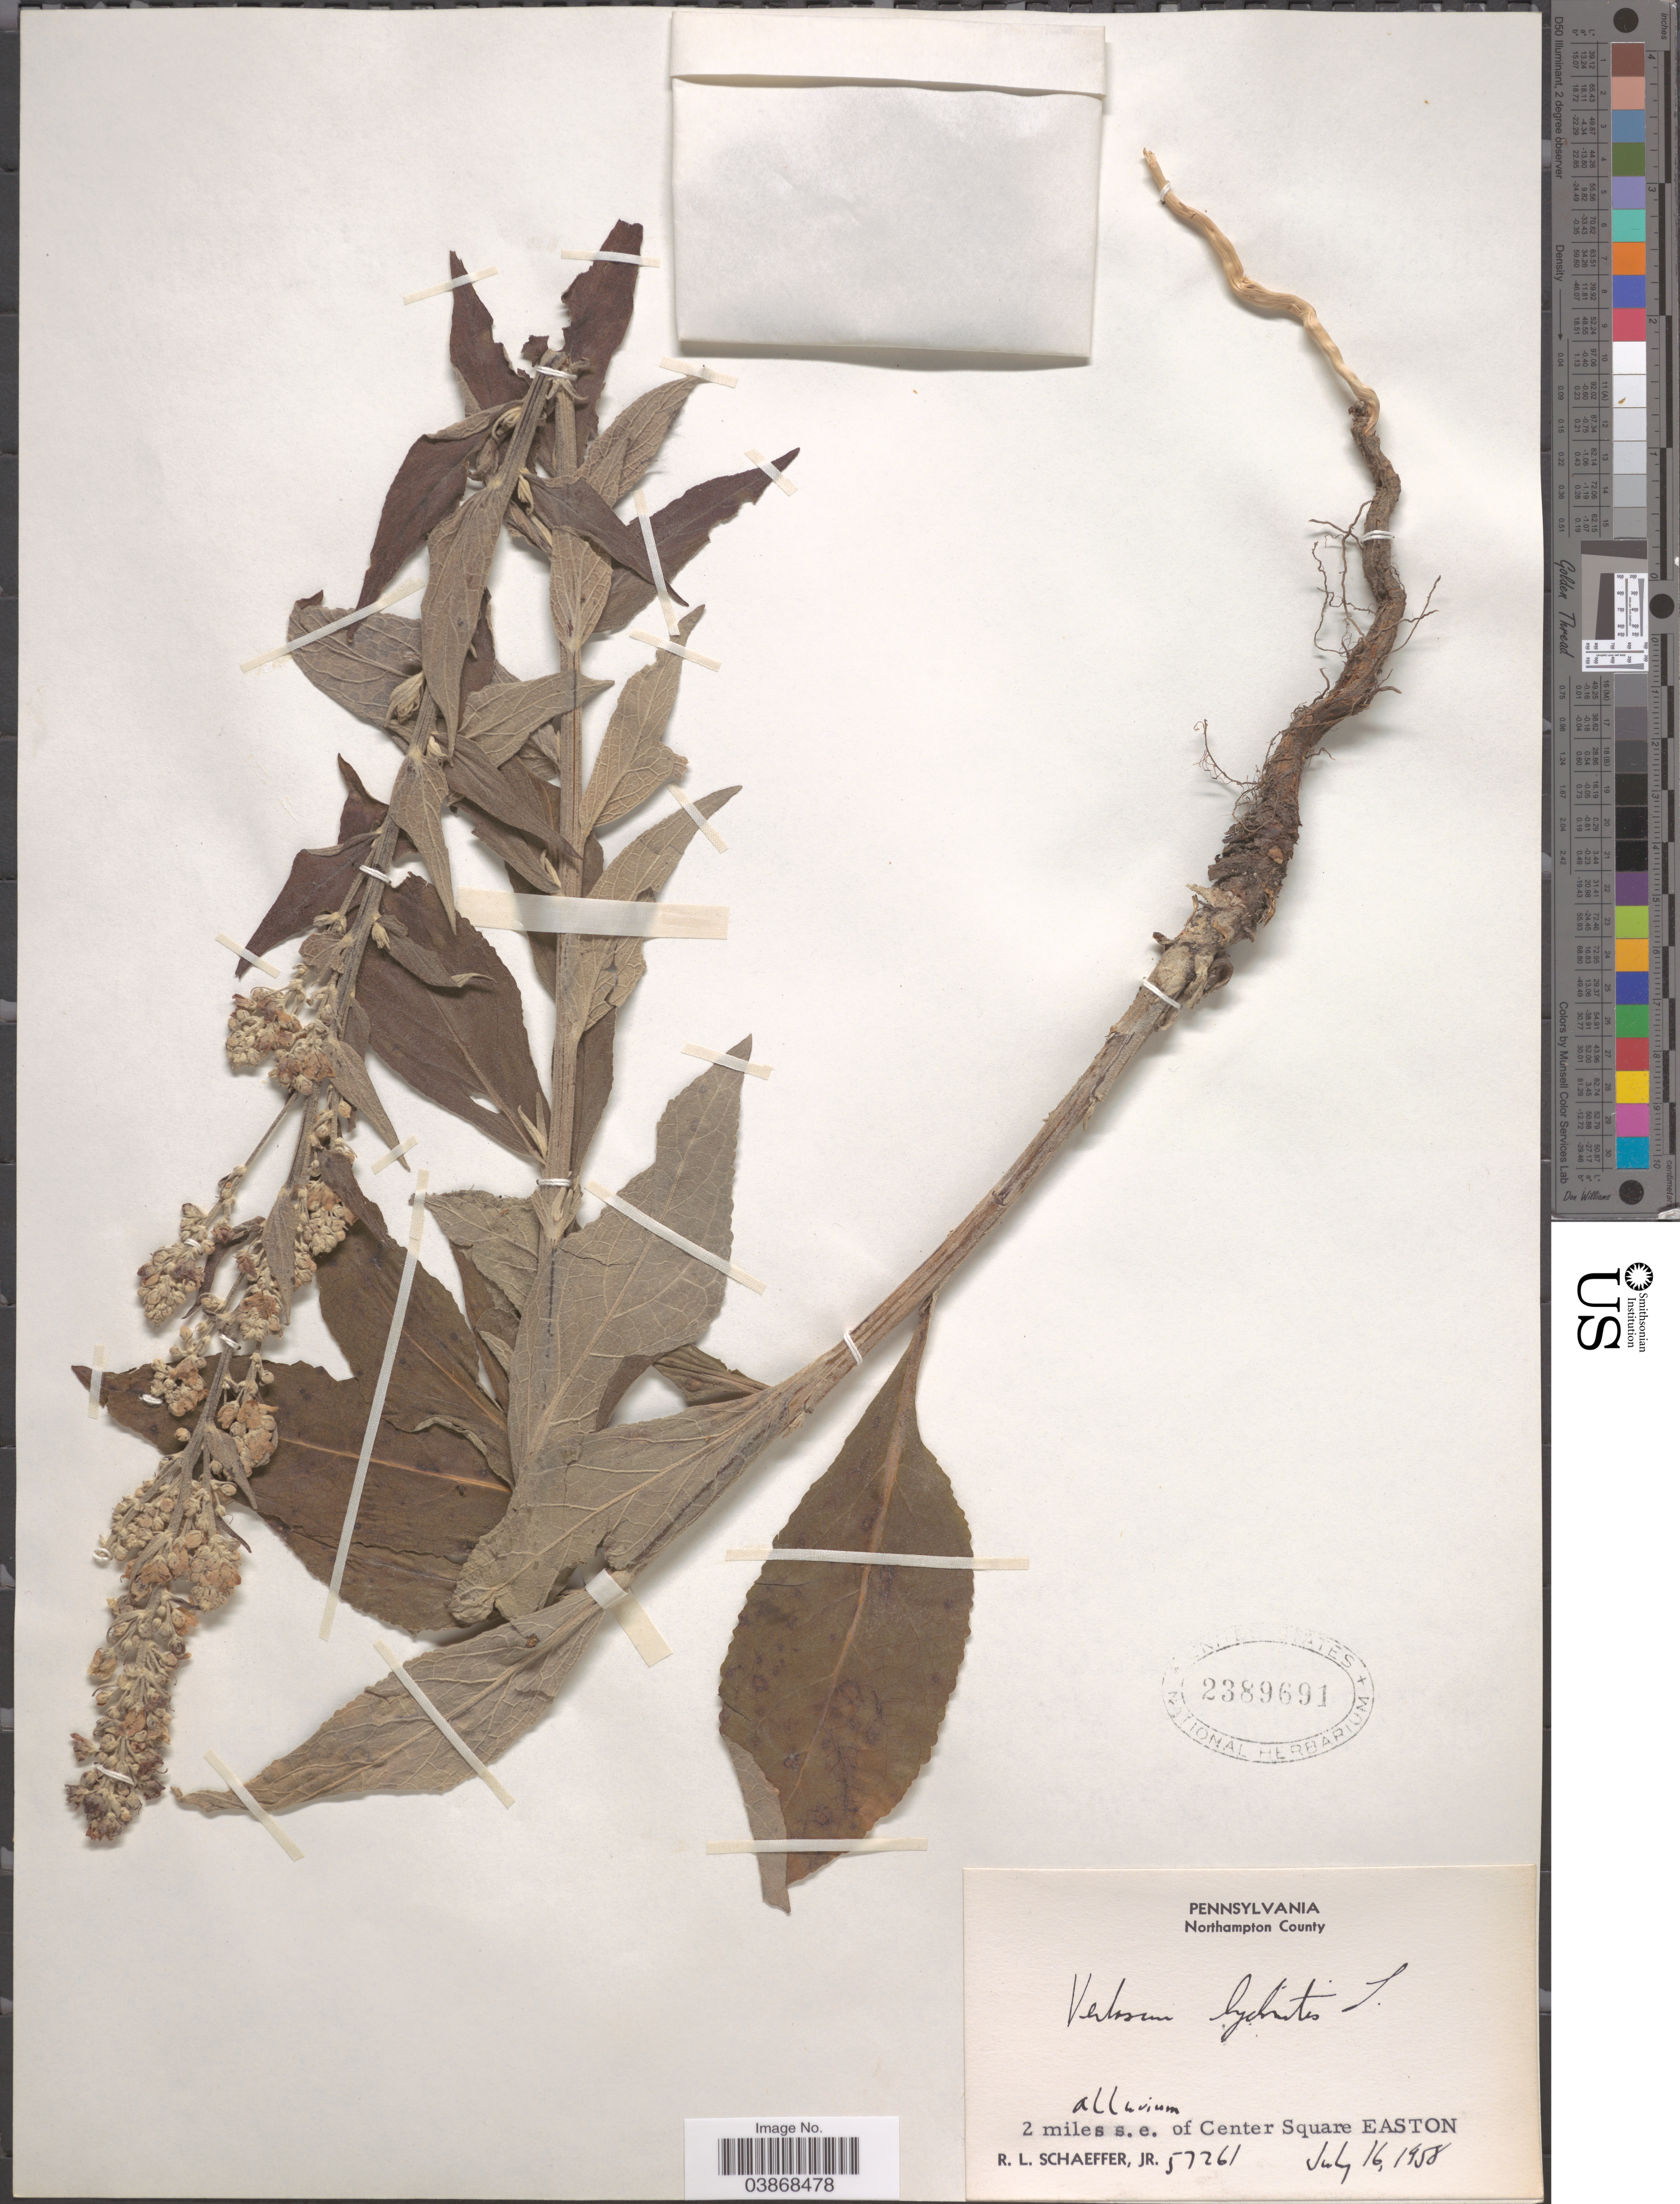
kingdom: Plantae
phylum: Tracheophyta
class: Magnoliopsida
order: Lamiales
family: Scrophulariaceae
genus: Verbascum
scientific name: Verbascum lychnitis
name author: L.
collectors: R. L. Schaeffer Jr.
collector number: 57261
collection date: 1958-07-16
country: United States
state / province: Pennsylvania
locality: Northampton County. 2 miles s.e. of Center Square Easton.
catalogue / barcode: US 2389691